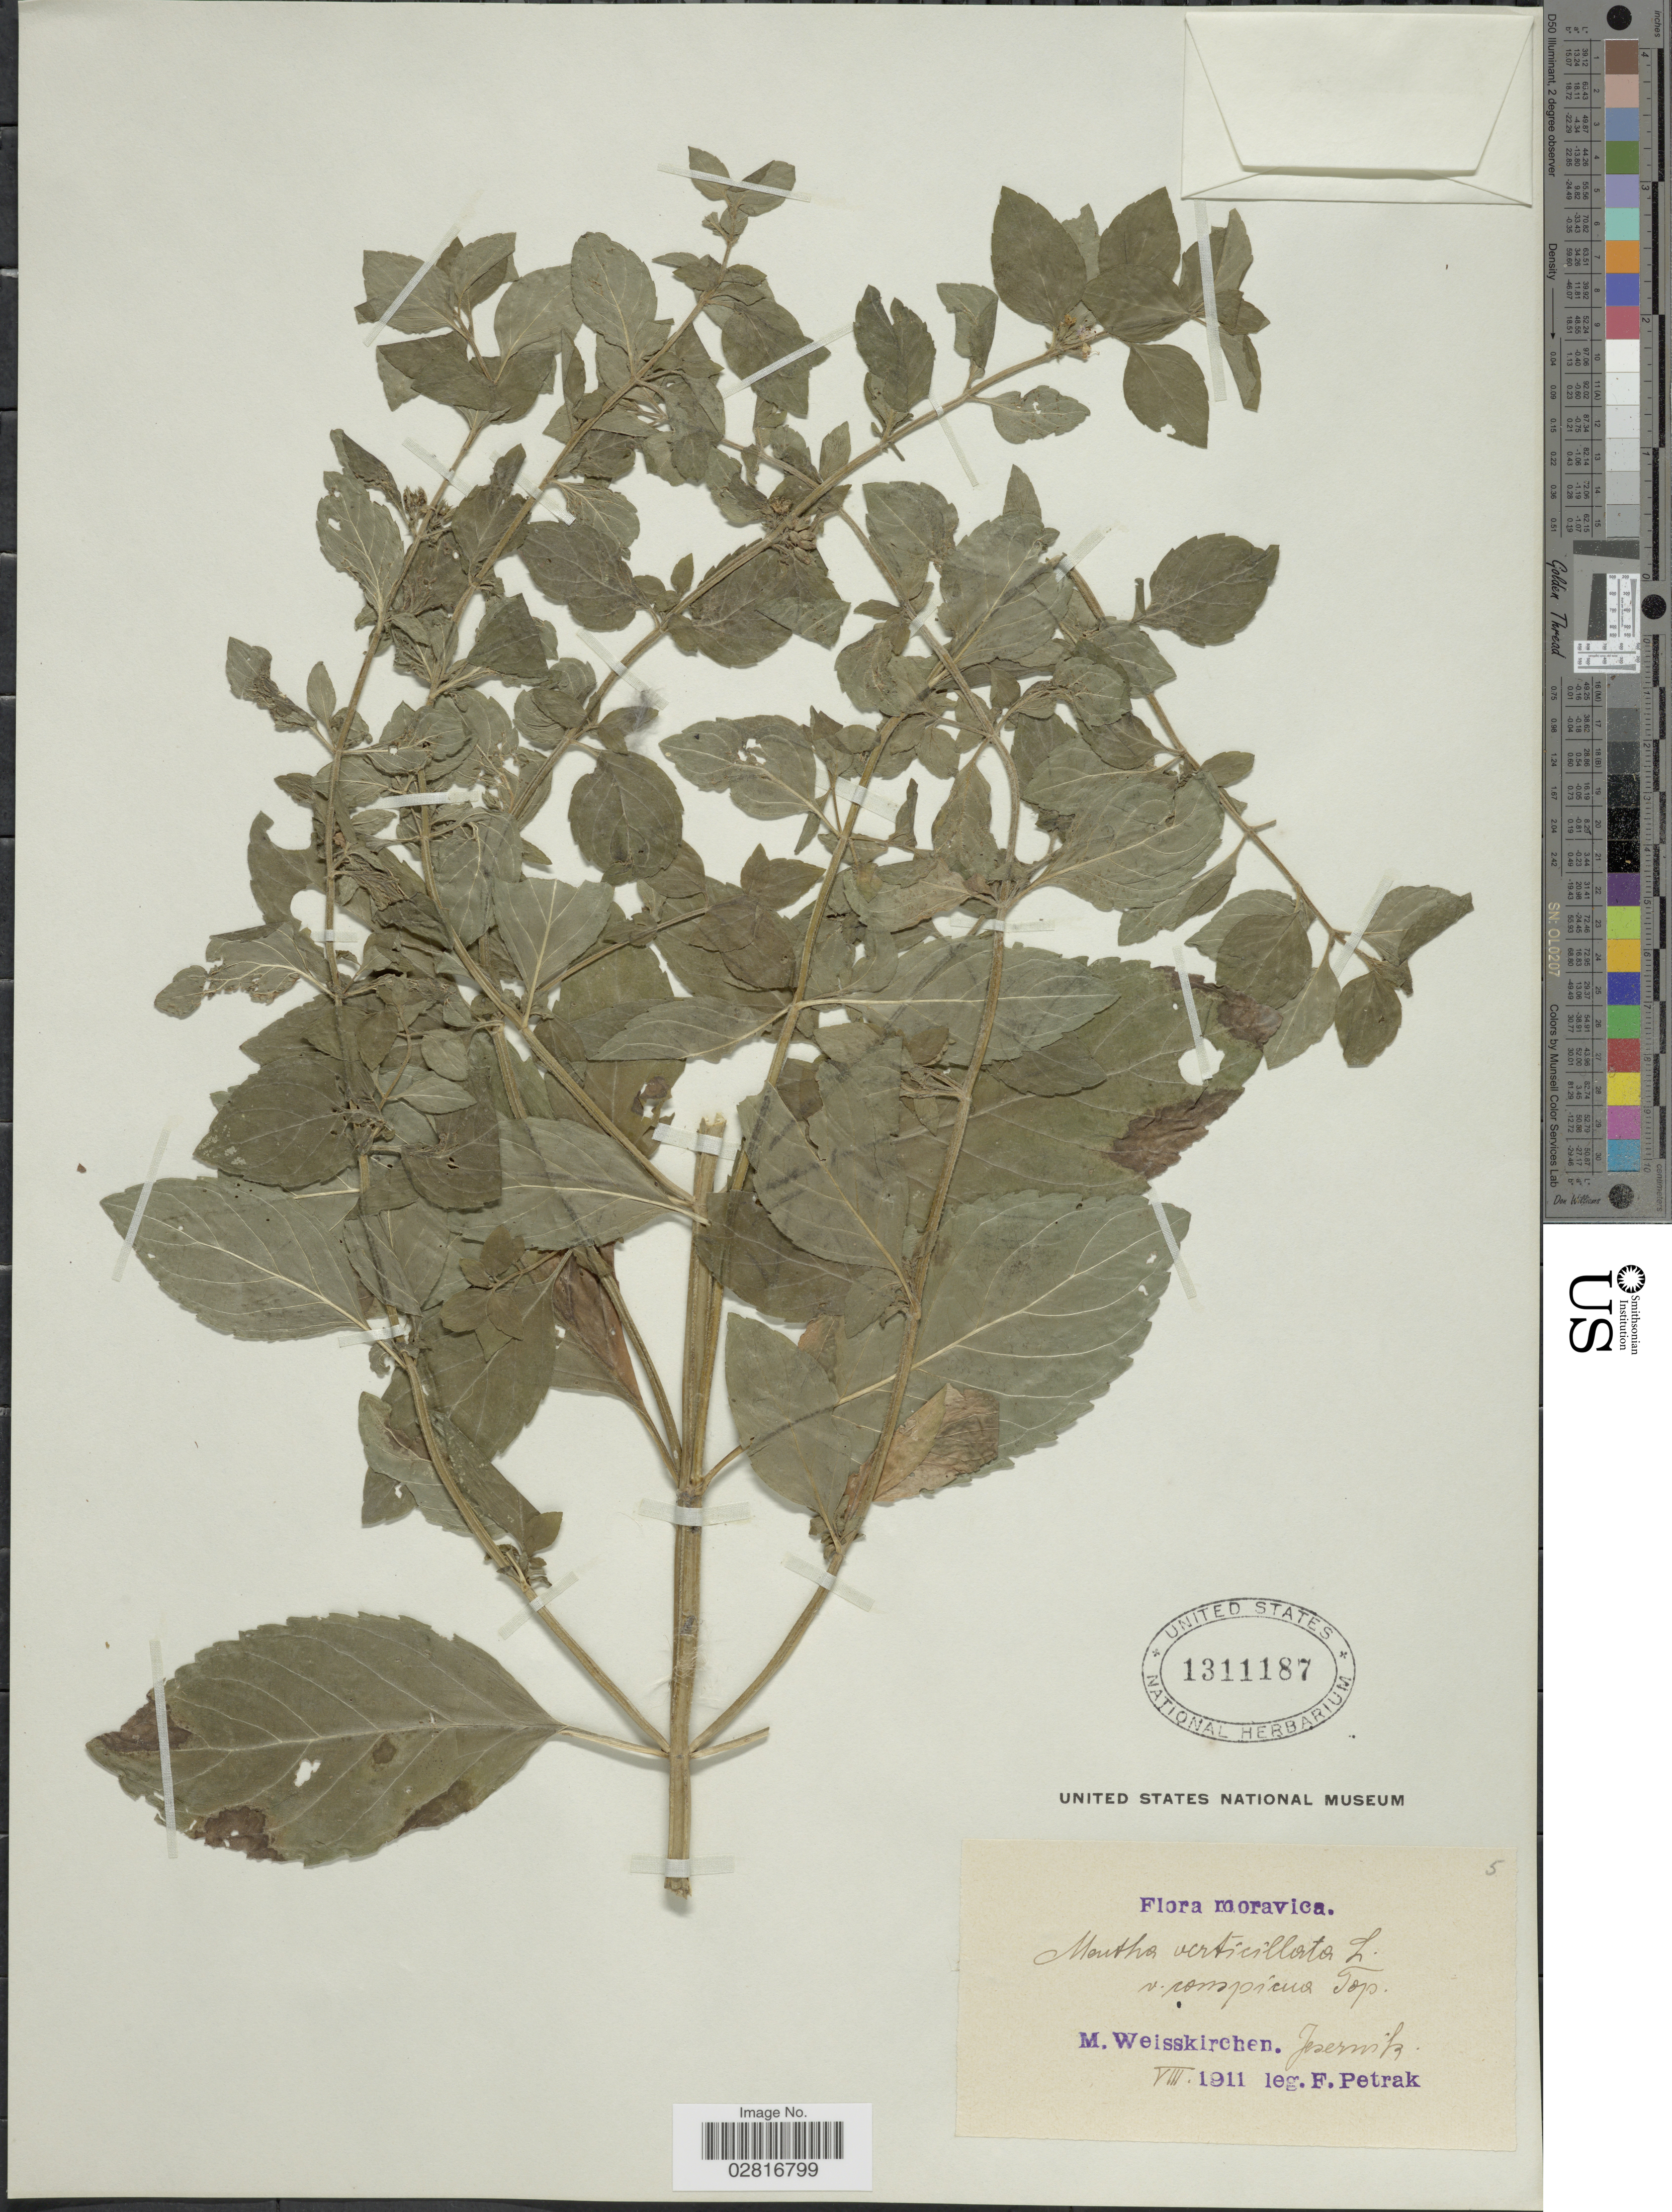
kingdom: Plantae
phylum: Tracheophyta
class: Magnoliopsida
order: Lamiales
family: Lamiaceae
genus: Mentha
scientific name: Mentha x verticillata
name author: L.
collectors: F. Petrak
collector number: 5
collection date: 1911-08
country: Czechia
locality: Moravica, M. Weisskirchen, Jesernik.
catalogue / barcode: US 1311187